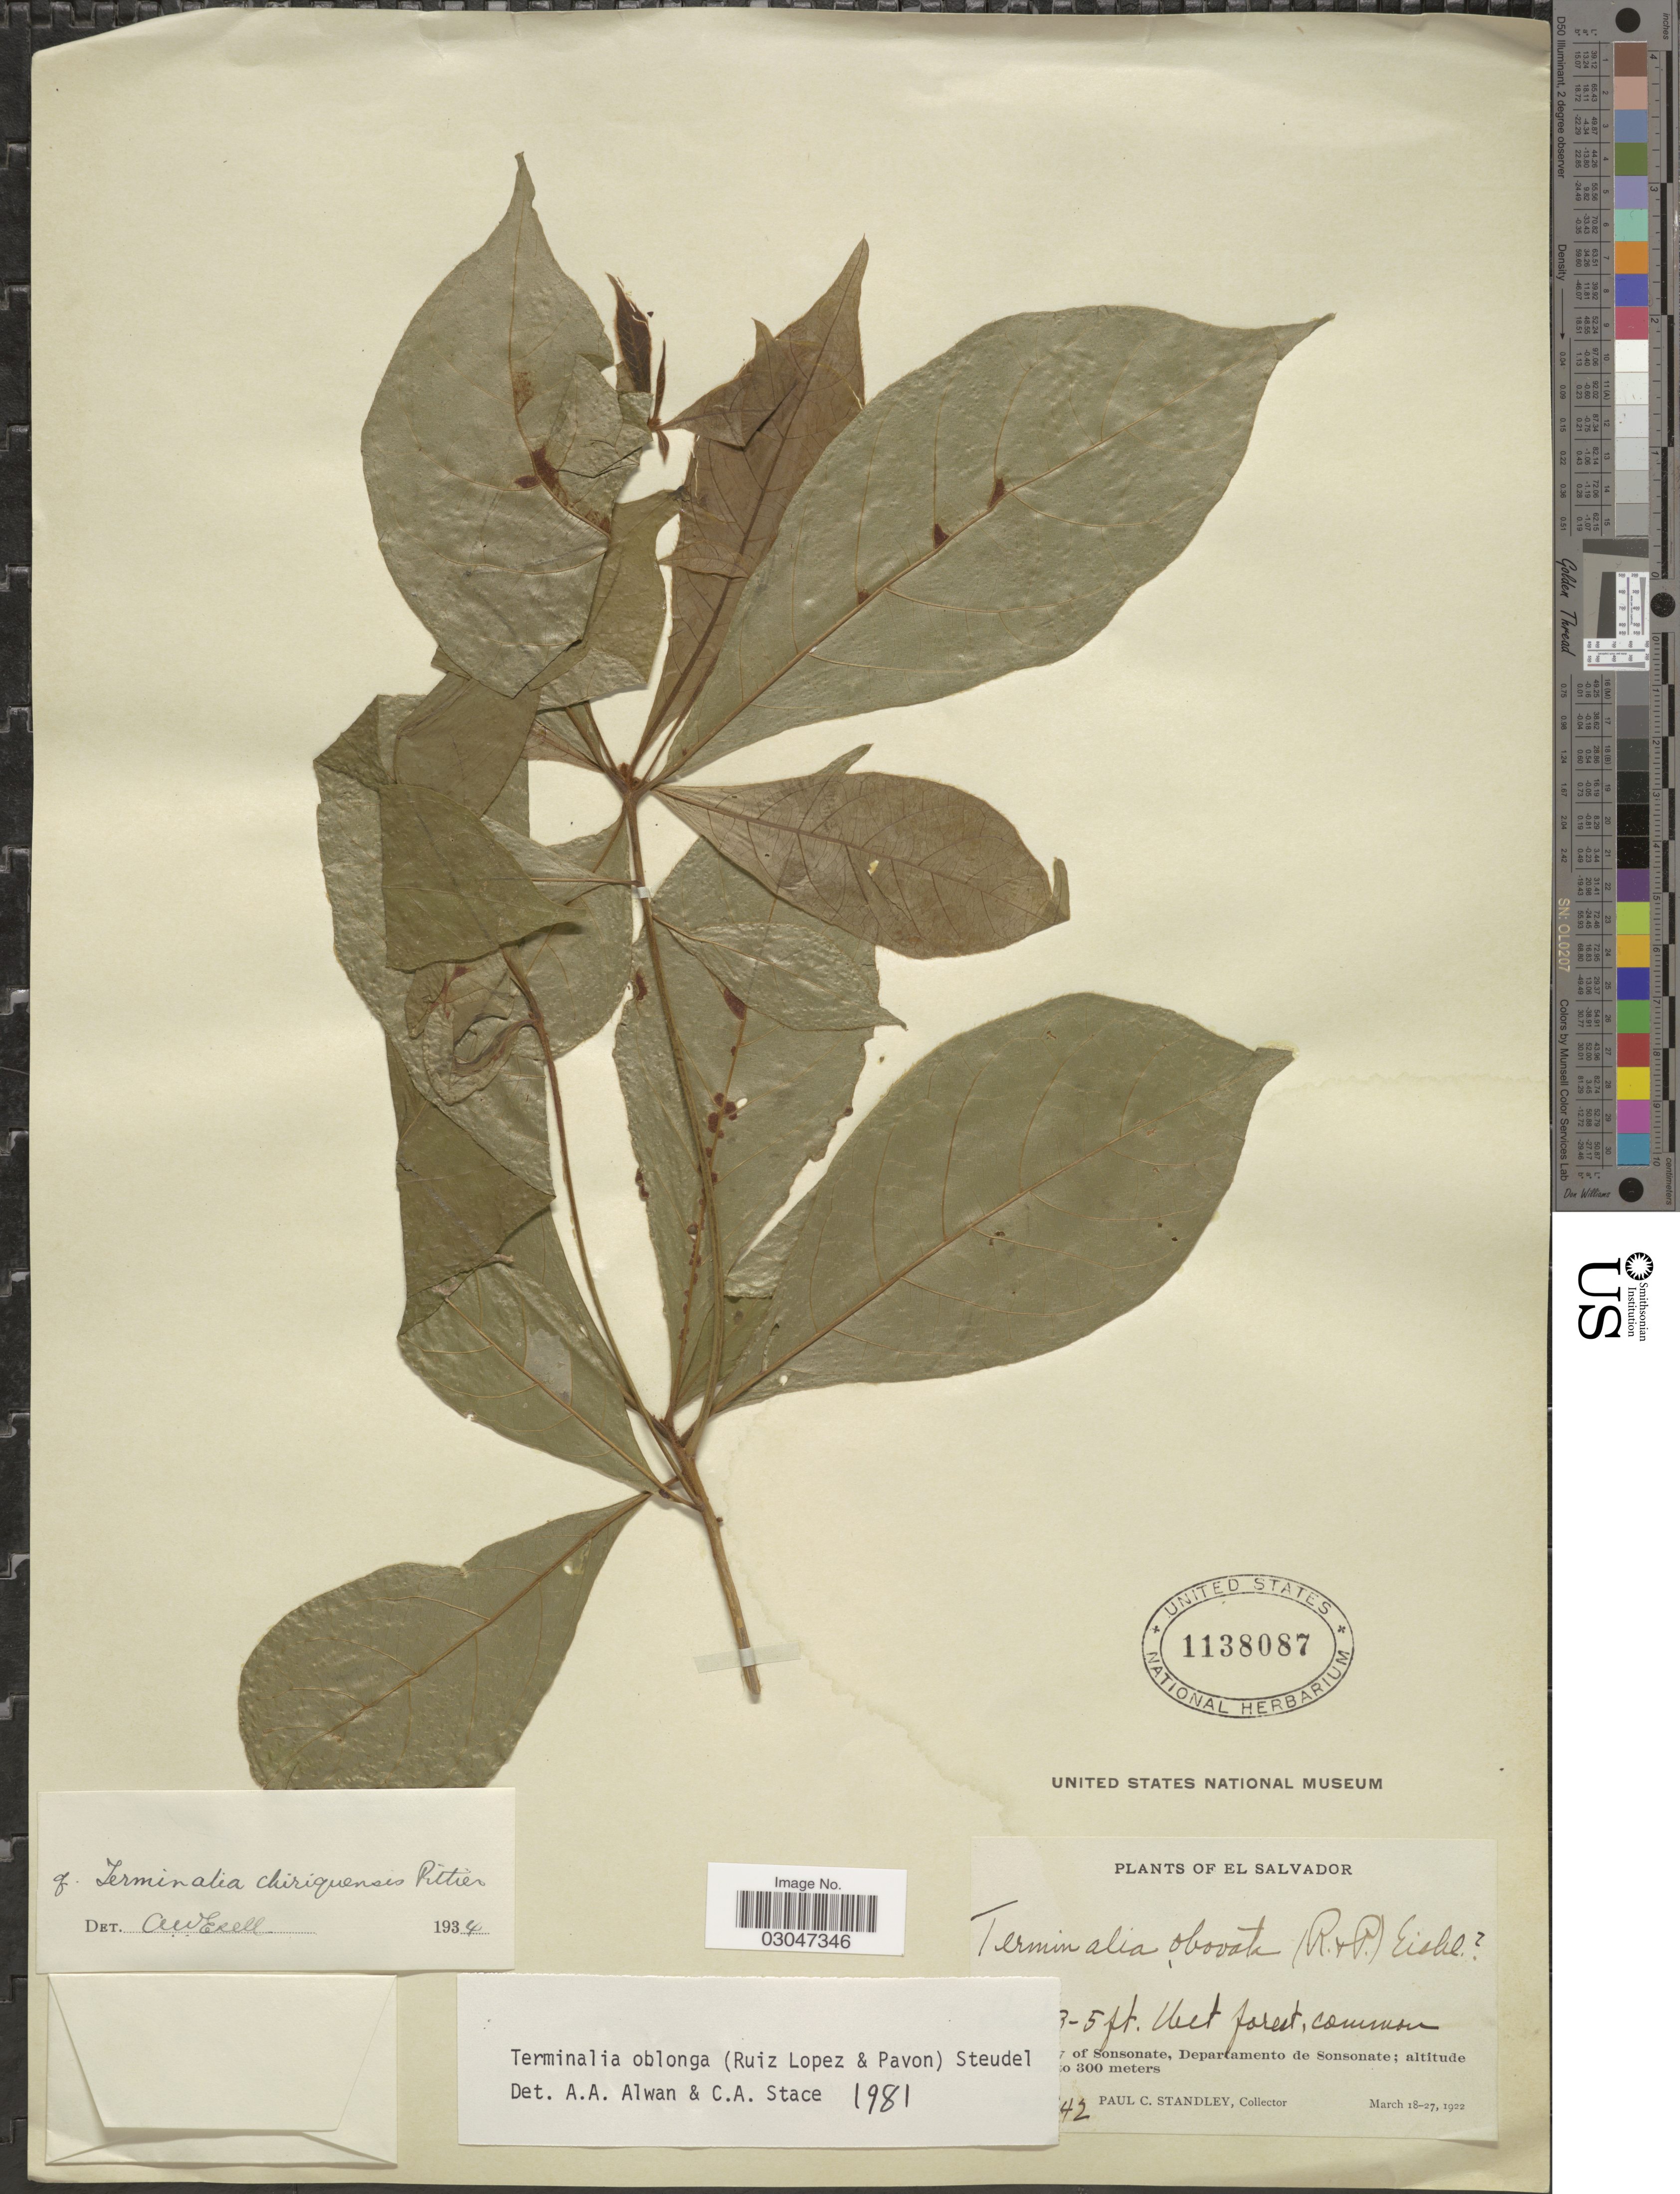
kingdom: Plantae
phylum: Tracheophyta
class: Magnoliopsida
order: Myrtales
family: Combretaceae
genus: Terminalia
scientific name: Terminalia oblonga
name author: (Ruiz & Pav.) Steud.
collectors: P. C. Standley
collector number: !42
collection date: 1922-03-18/1922-03-27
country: El Salvador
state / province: Sonsonate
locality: [illegible text] of Sonsonate, Departamento de Sonsonate.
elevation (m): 200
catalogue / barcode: US 1138087